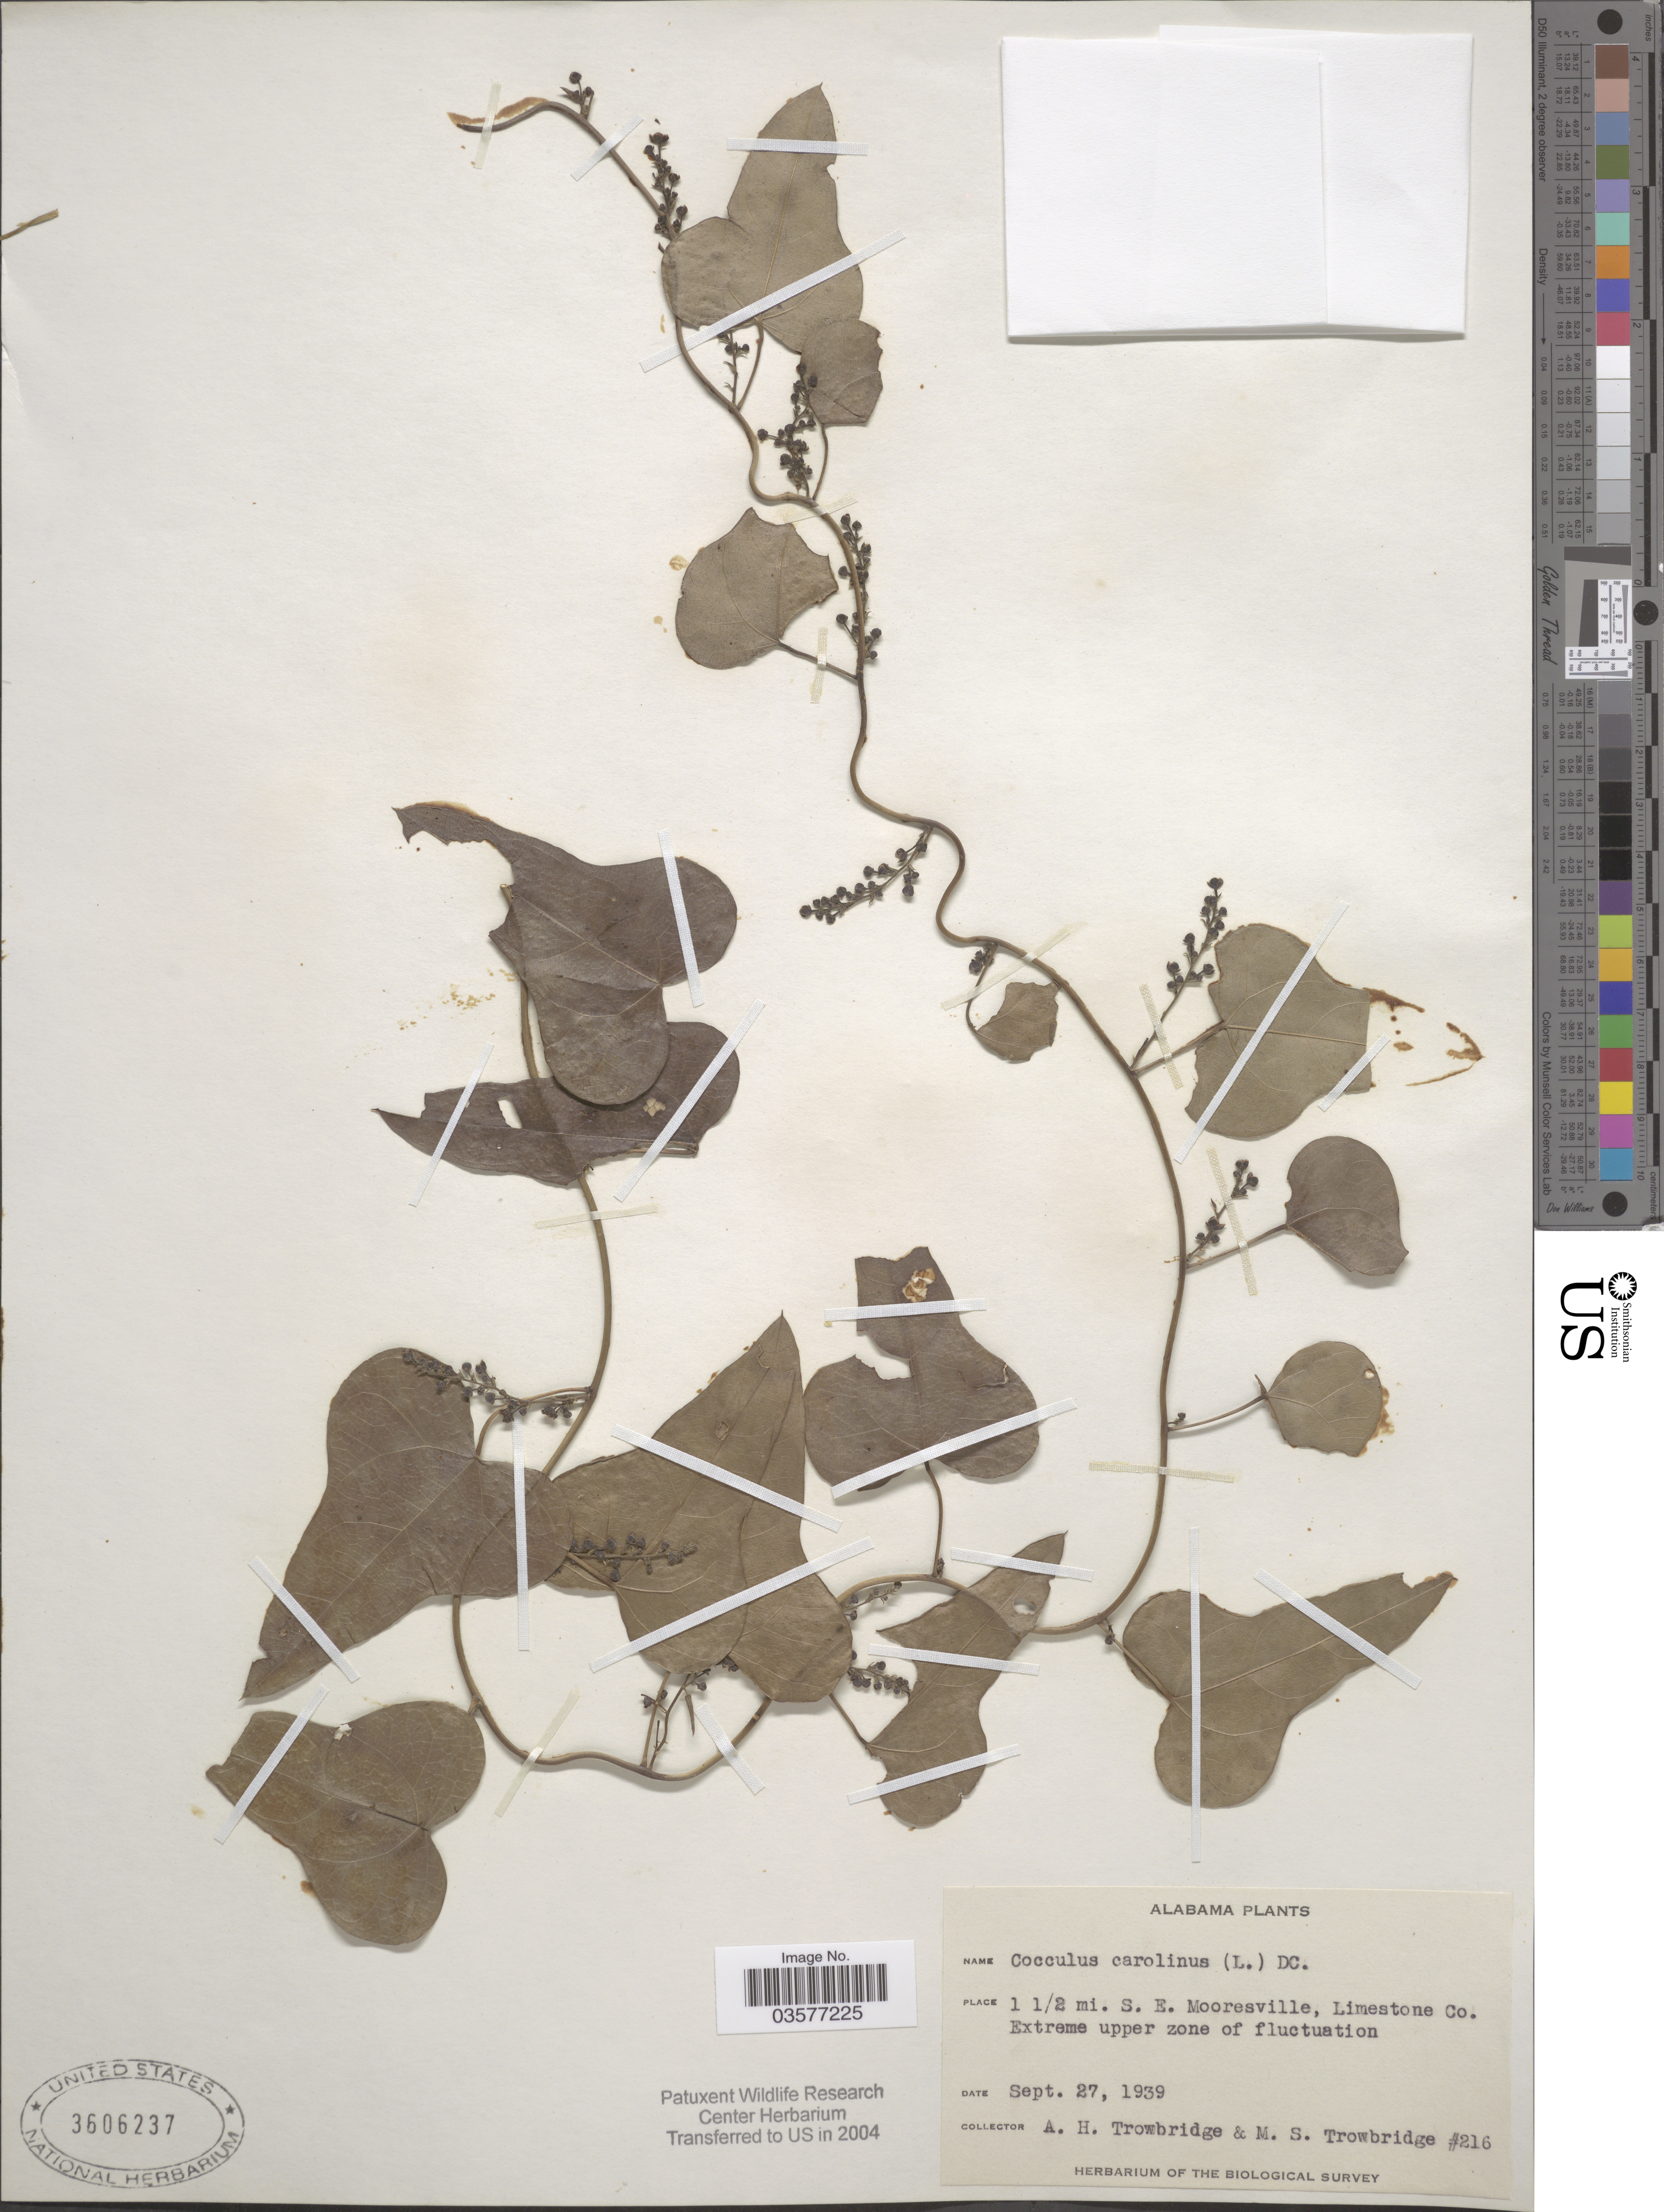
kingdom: Plantae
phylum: Tracheophyta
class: Magnoliopsida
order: Ranunculales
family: Menispermaceae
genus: Cocculus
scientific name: Cocculus carolinus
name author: (L.) DC.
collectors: A. H. Trowbridge & M. Trowbridge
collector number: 216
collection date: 1939-09-27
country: United States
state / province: Alabama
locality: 1½ mi. S. E. Mooresville, Limestone Co.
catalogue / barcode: US 3606237